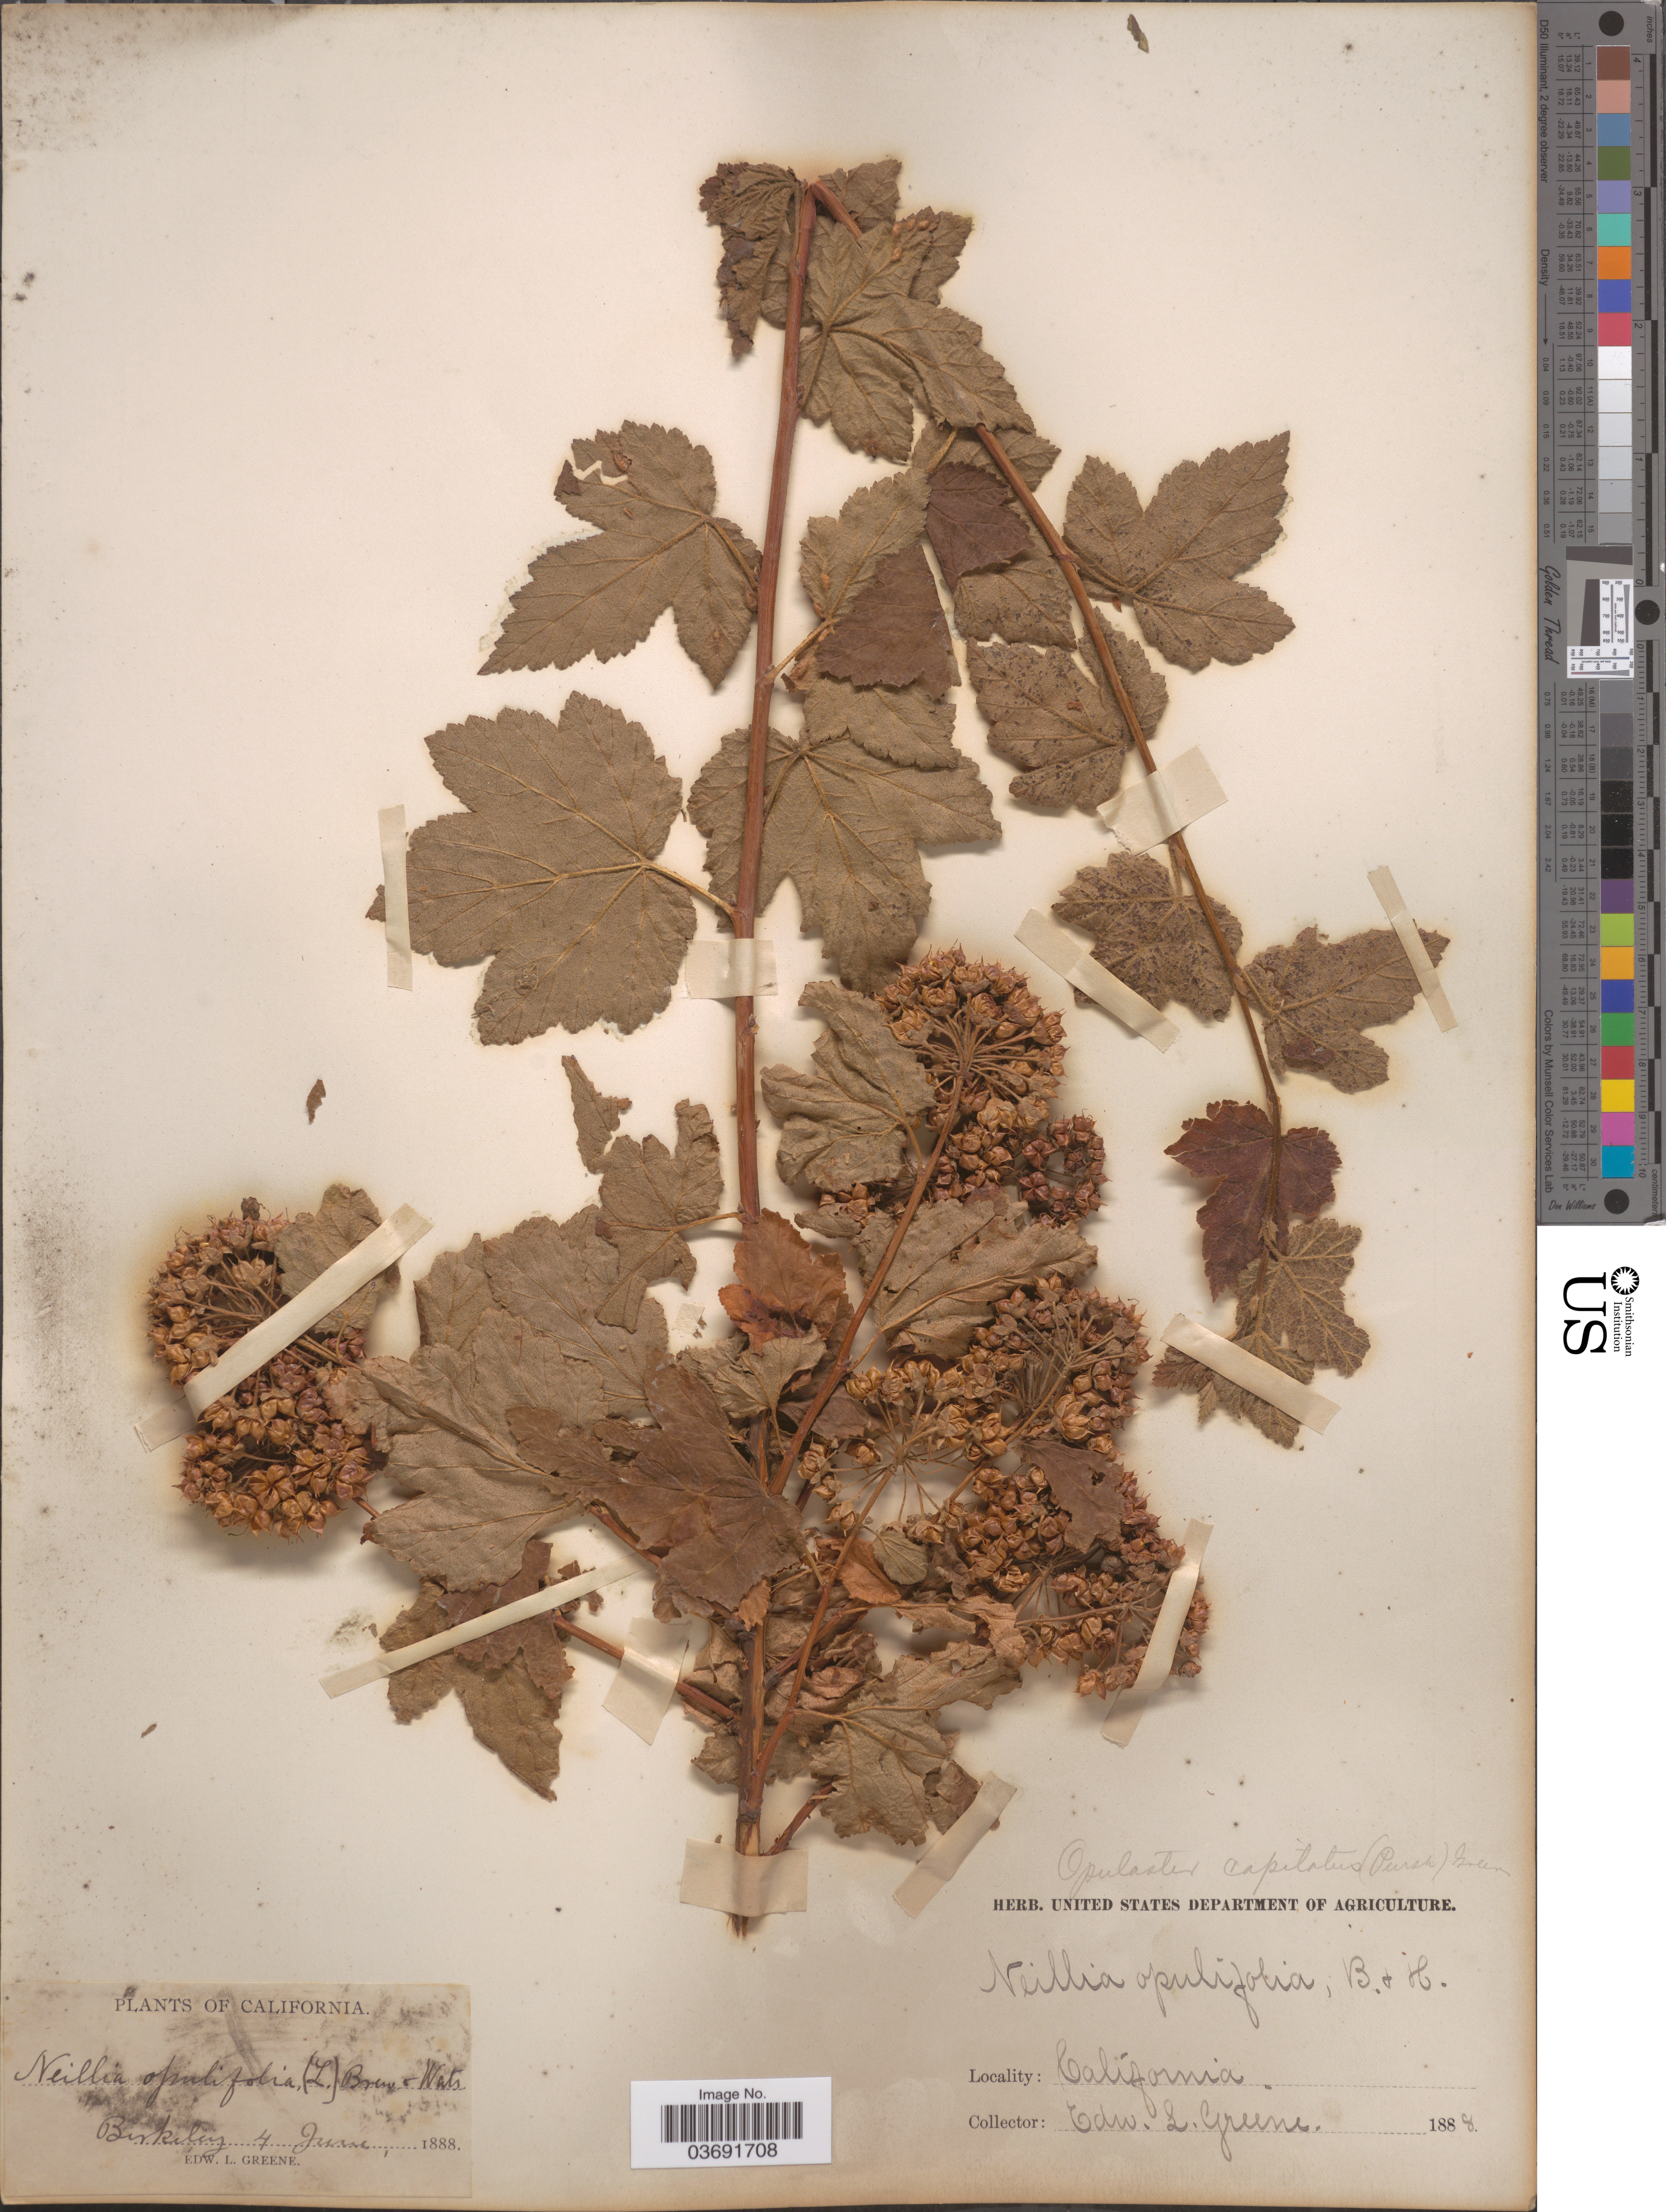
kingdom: Plantae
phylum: Tracheophyta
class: Magnoliopsida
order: Rosales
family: Rosaceae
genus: Physocarpus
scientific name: Physocarpus capitatus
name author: (Pursh) Kuntze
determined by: Strong, Mark T., (BOT), Smithsonian Institution - National Museum of Natural History (UNITED STATES)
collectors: E. L. Greene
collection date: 1888-06-04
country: United States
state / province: California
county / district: Alameda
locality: Berkeley.